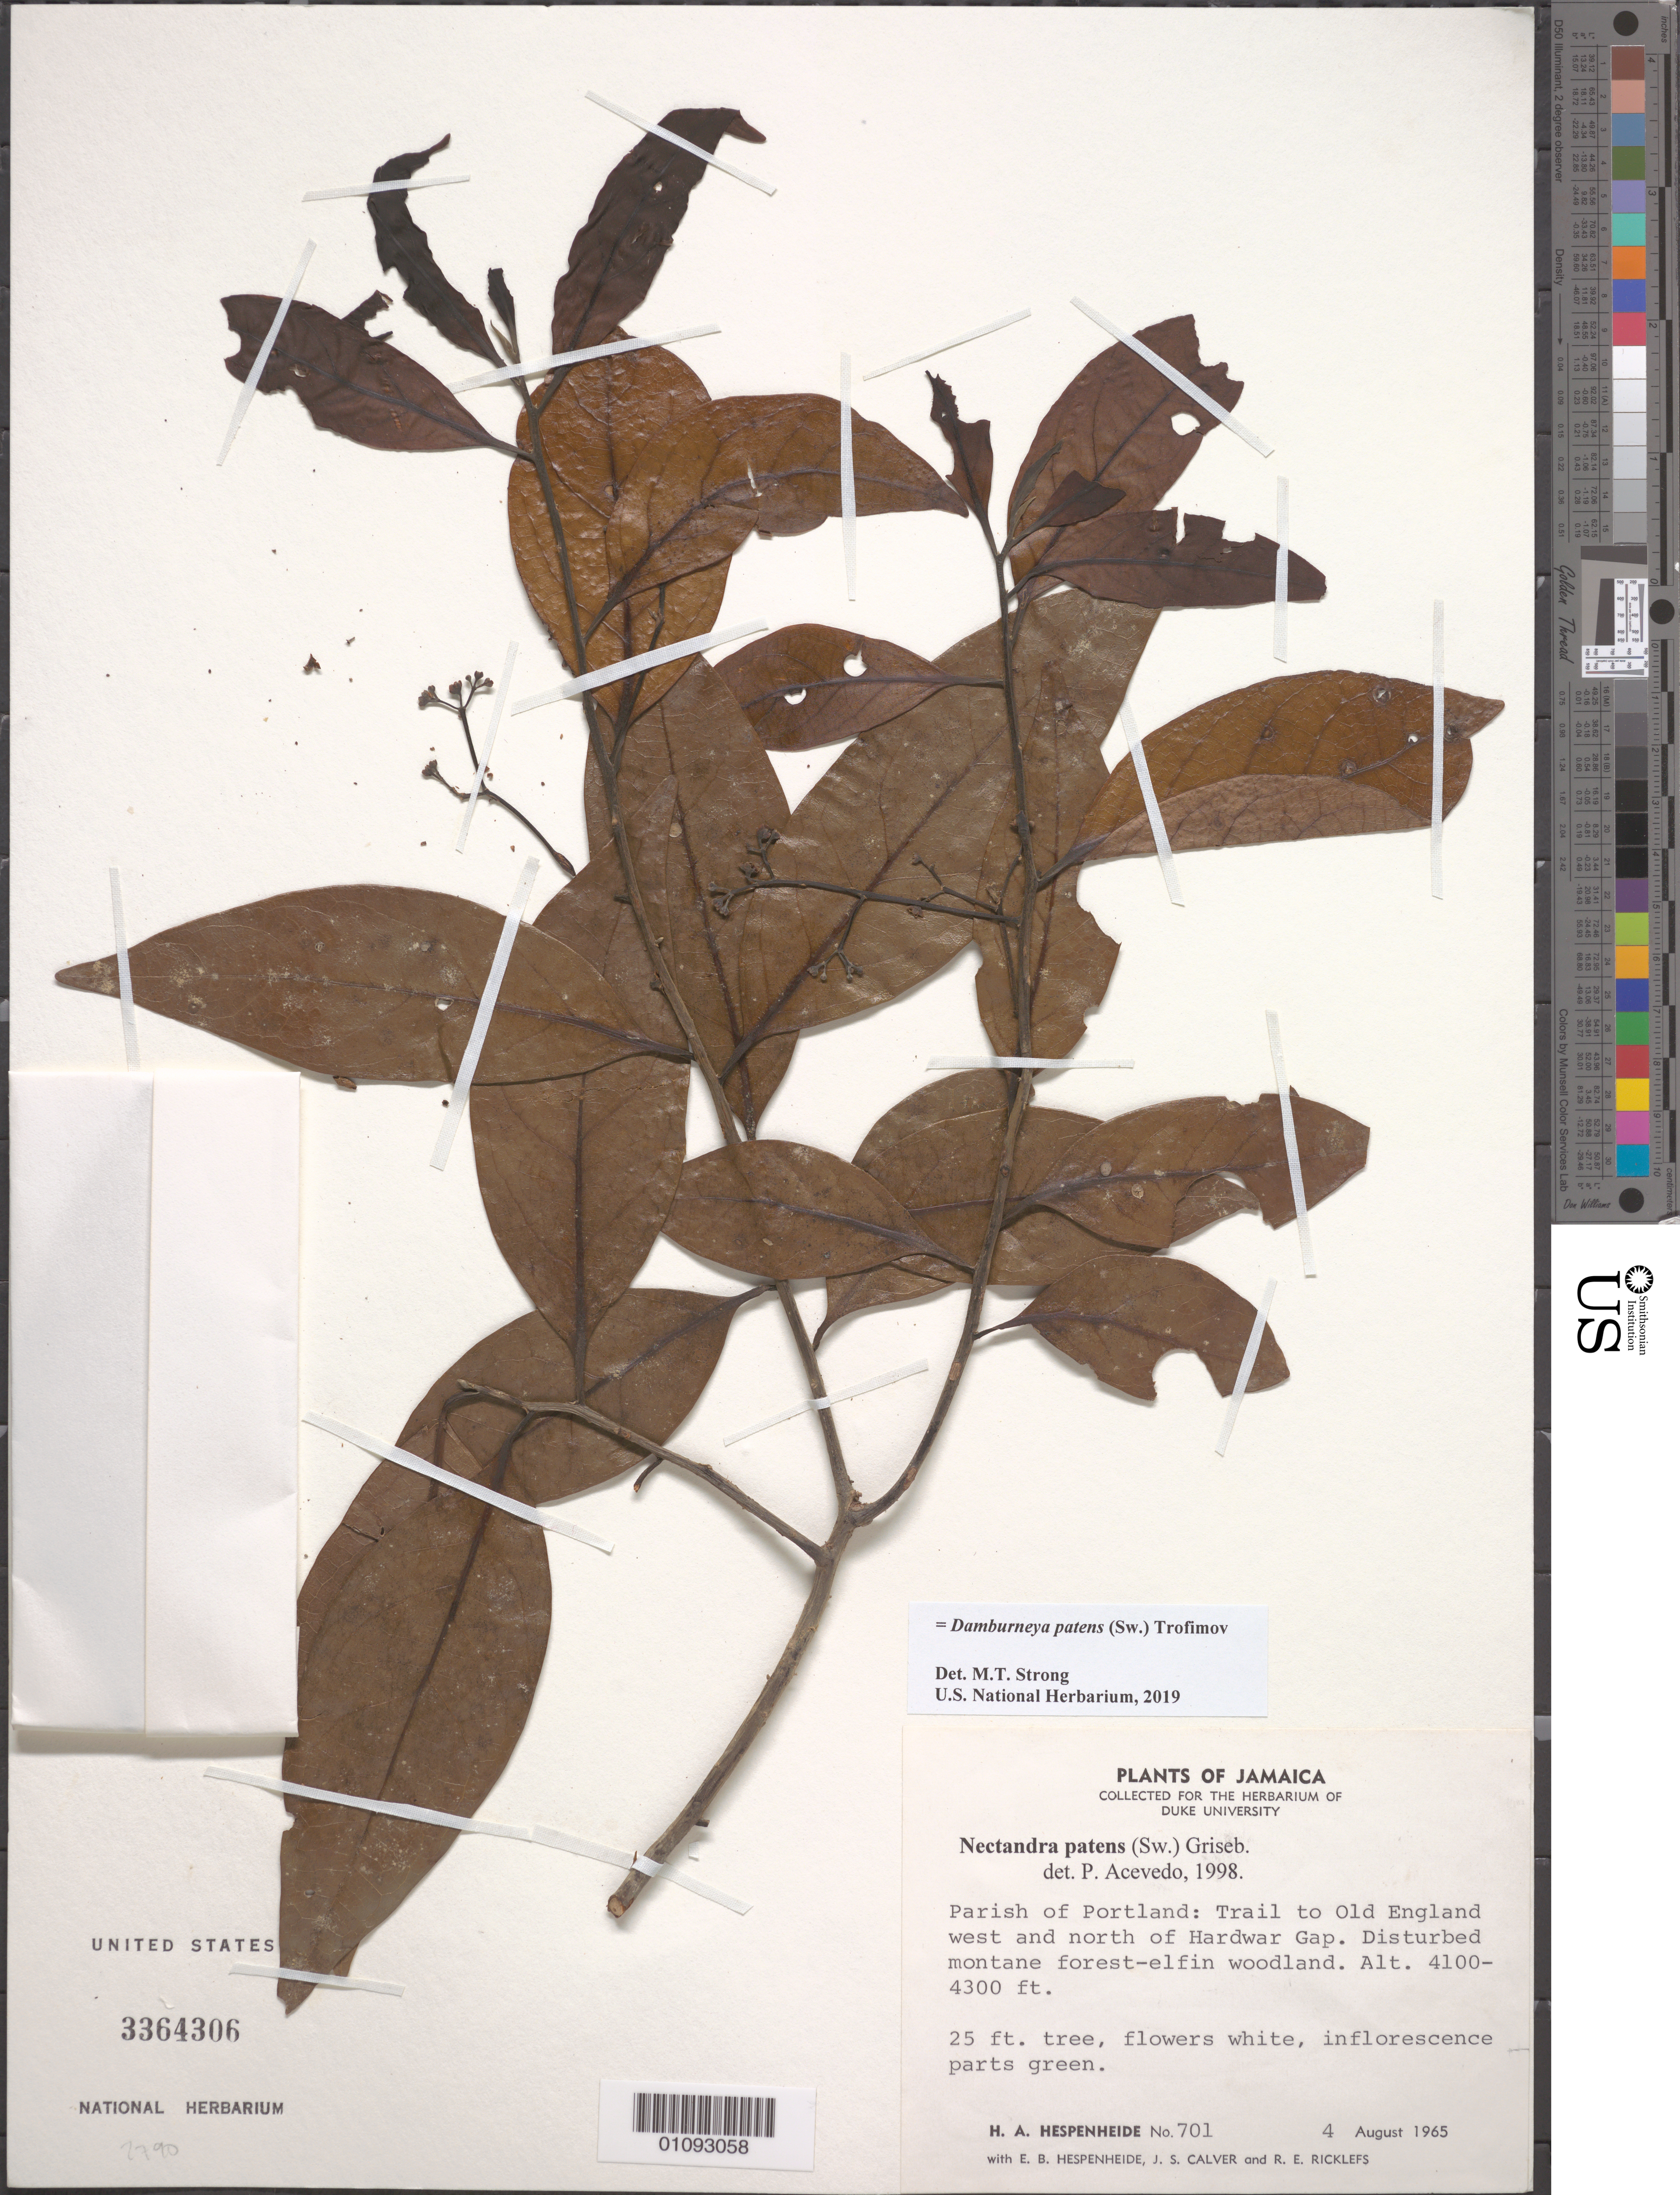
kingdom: Plantae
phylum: Tracheophyta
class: Magnoliopsida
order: Laurales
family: Lauraceae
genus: Damburneya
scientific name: Damburneya patens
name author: (Sw.) Trofimov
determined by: Strong, M. T., (US), Smithsonian Institution - National Museum of Natural History (UNITED STATES)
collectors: H. A. Hespenheide, E. Hespenheide, J. Calver & R. Ricklefs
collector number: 701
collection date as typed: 04 Aug 1965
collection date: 1965-08-04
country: Jamaica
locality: NW of Hardwar Gap.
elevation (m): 1311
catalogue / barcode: US 3364306